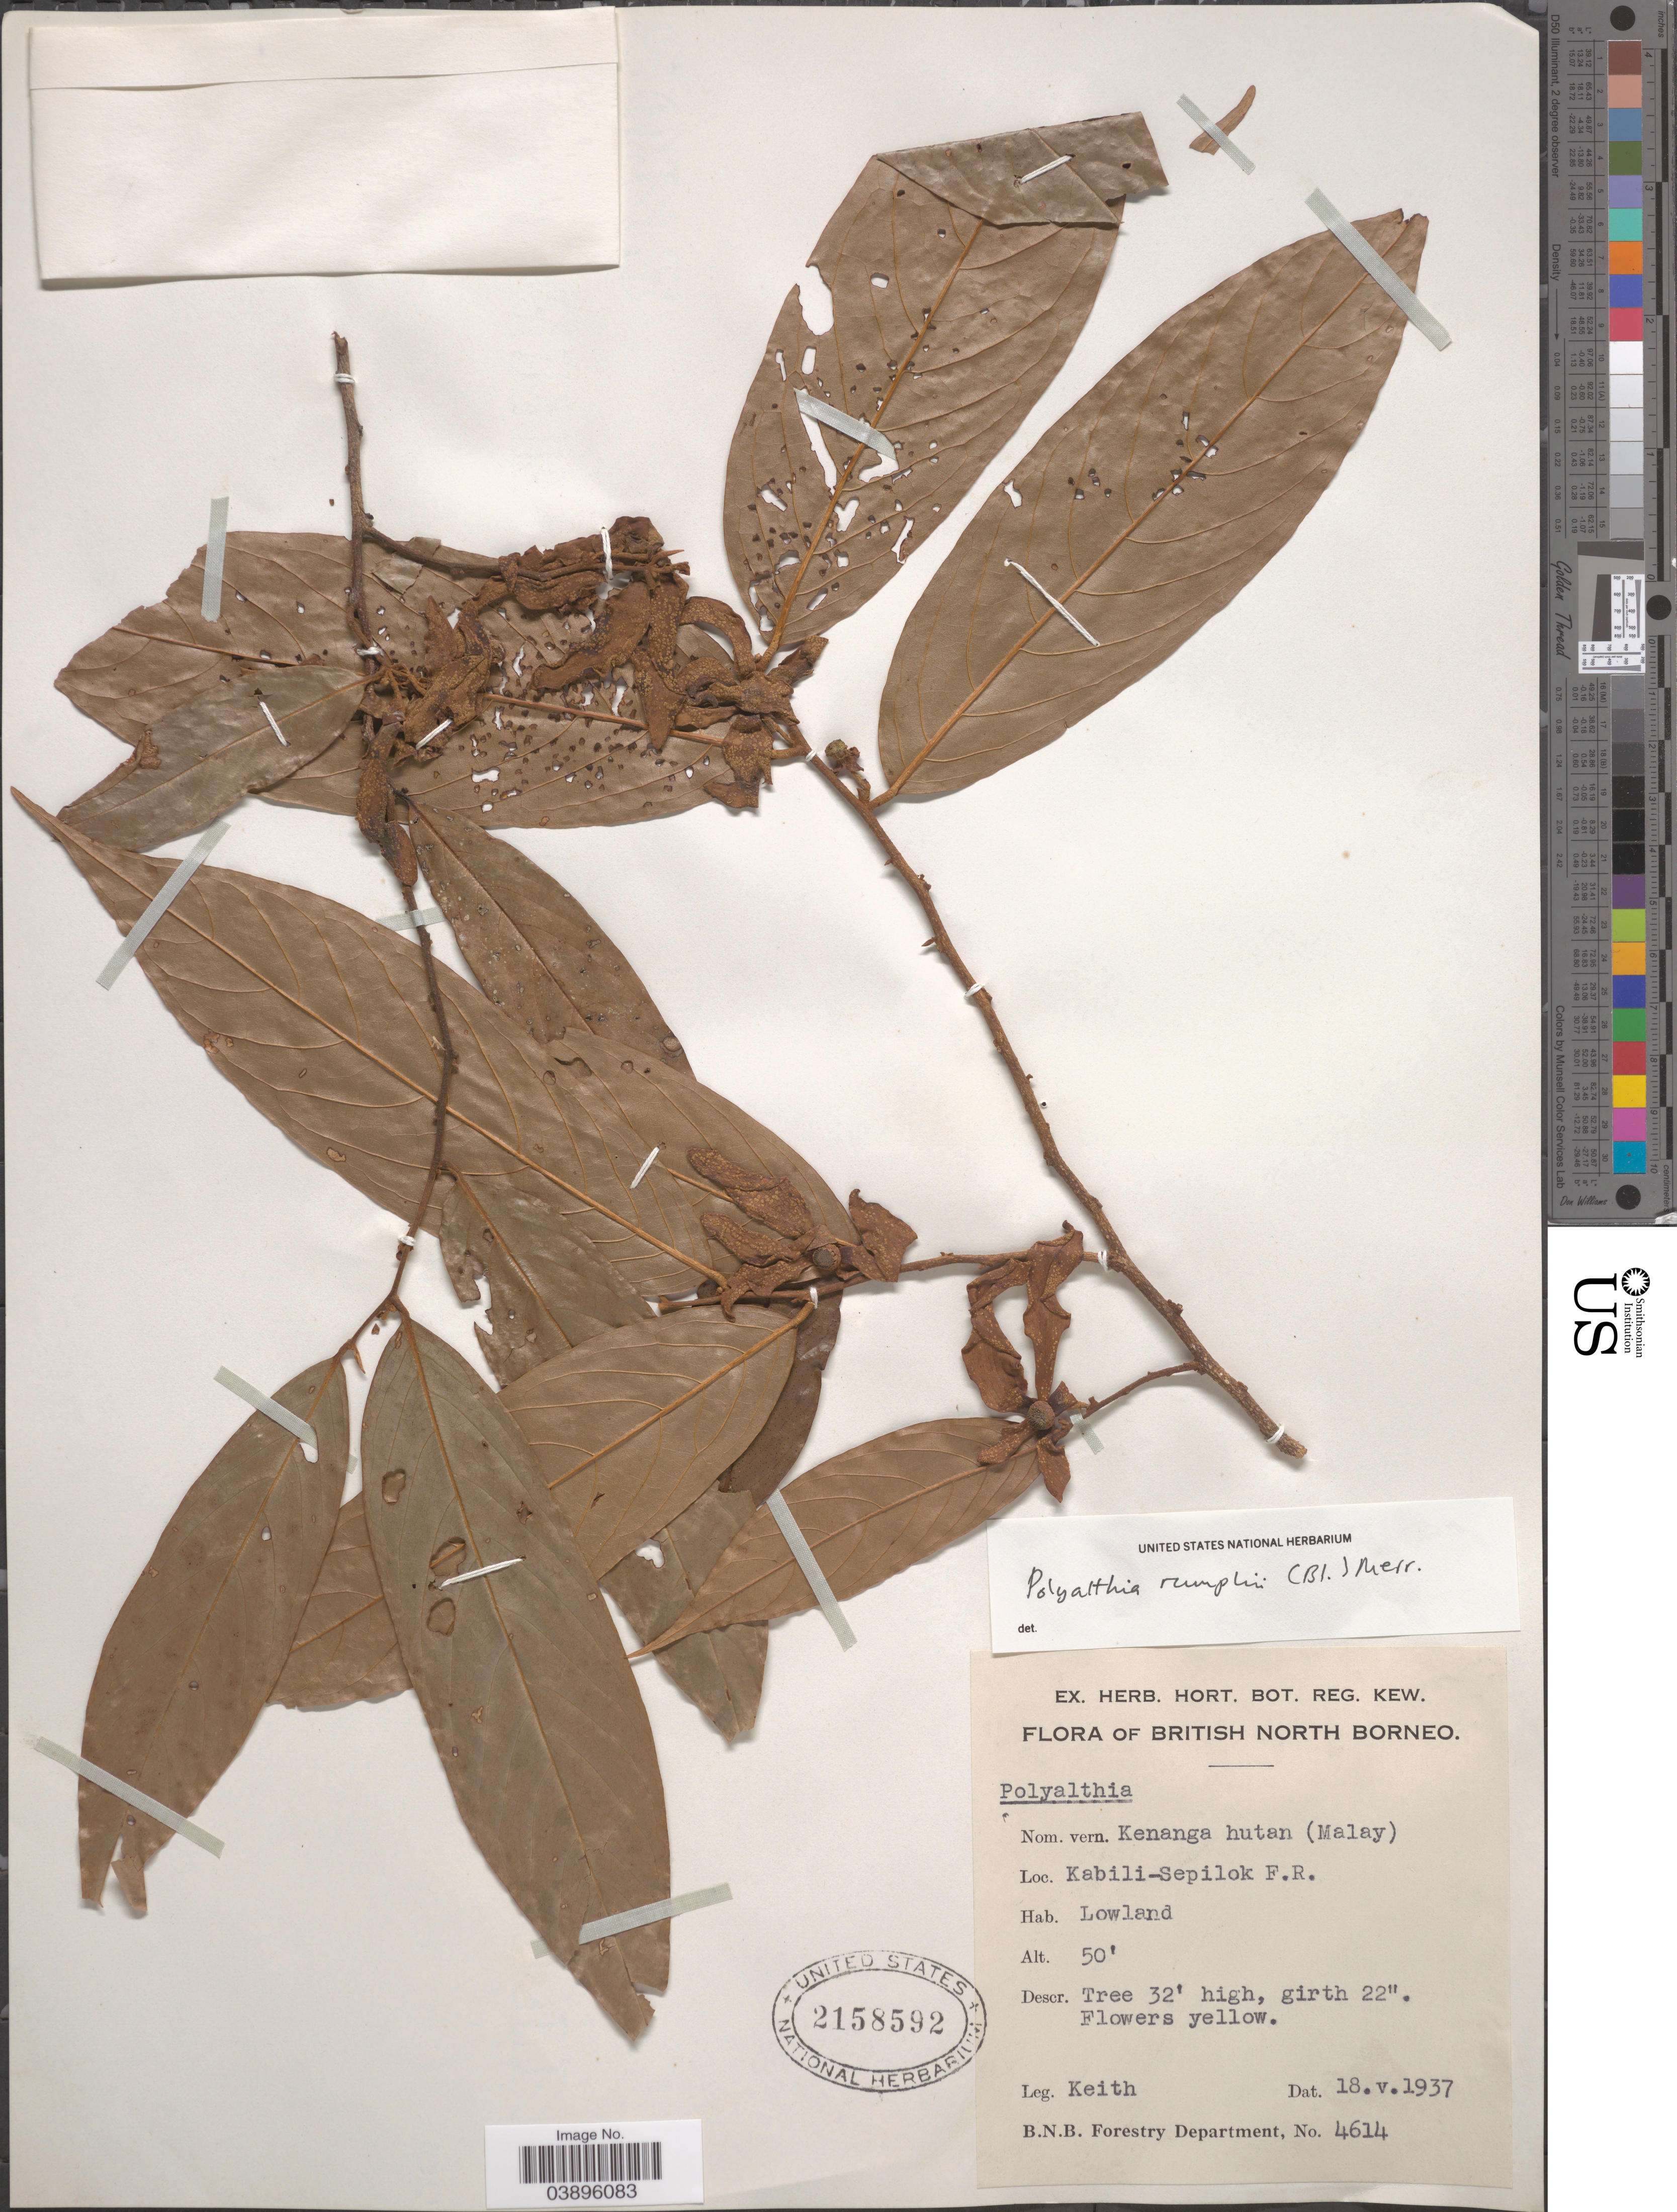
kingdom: Plantae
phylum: Tracheophyta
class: Magnoliopsida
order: Magnoliales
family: Annonaceae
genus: Polyalthia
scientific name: Polyalthia rumphii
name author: (Blume ex Hensch.) Merr.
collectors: -. Keith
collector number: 4614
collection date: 1937-05-18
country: Malaysia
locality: British North Borneo. Kabili-Sepilok F. R. Lowland.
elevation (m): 15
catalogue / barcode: US 2158592